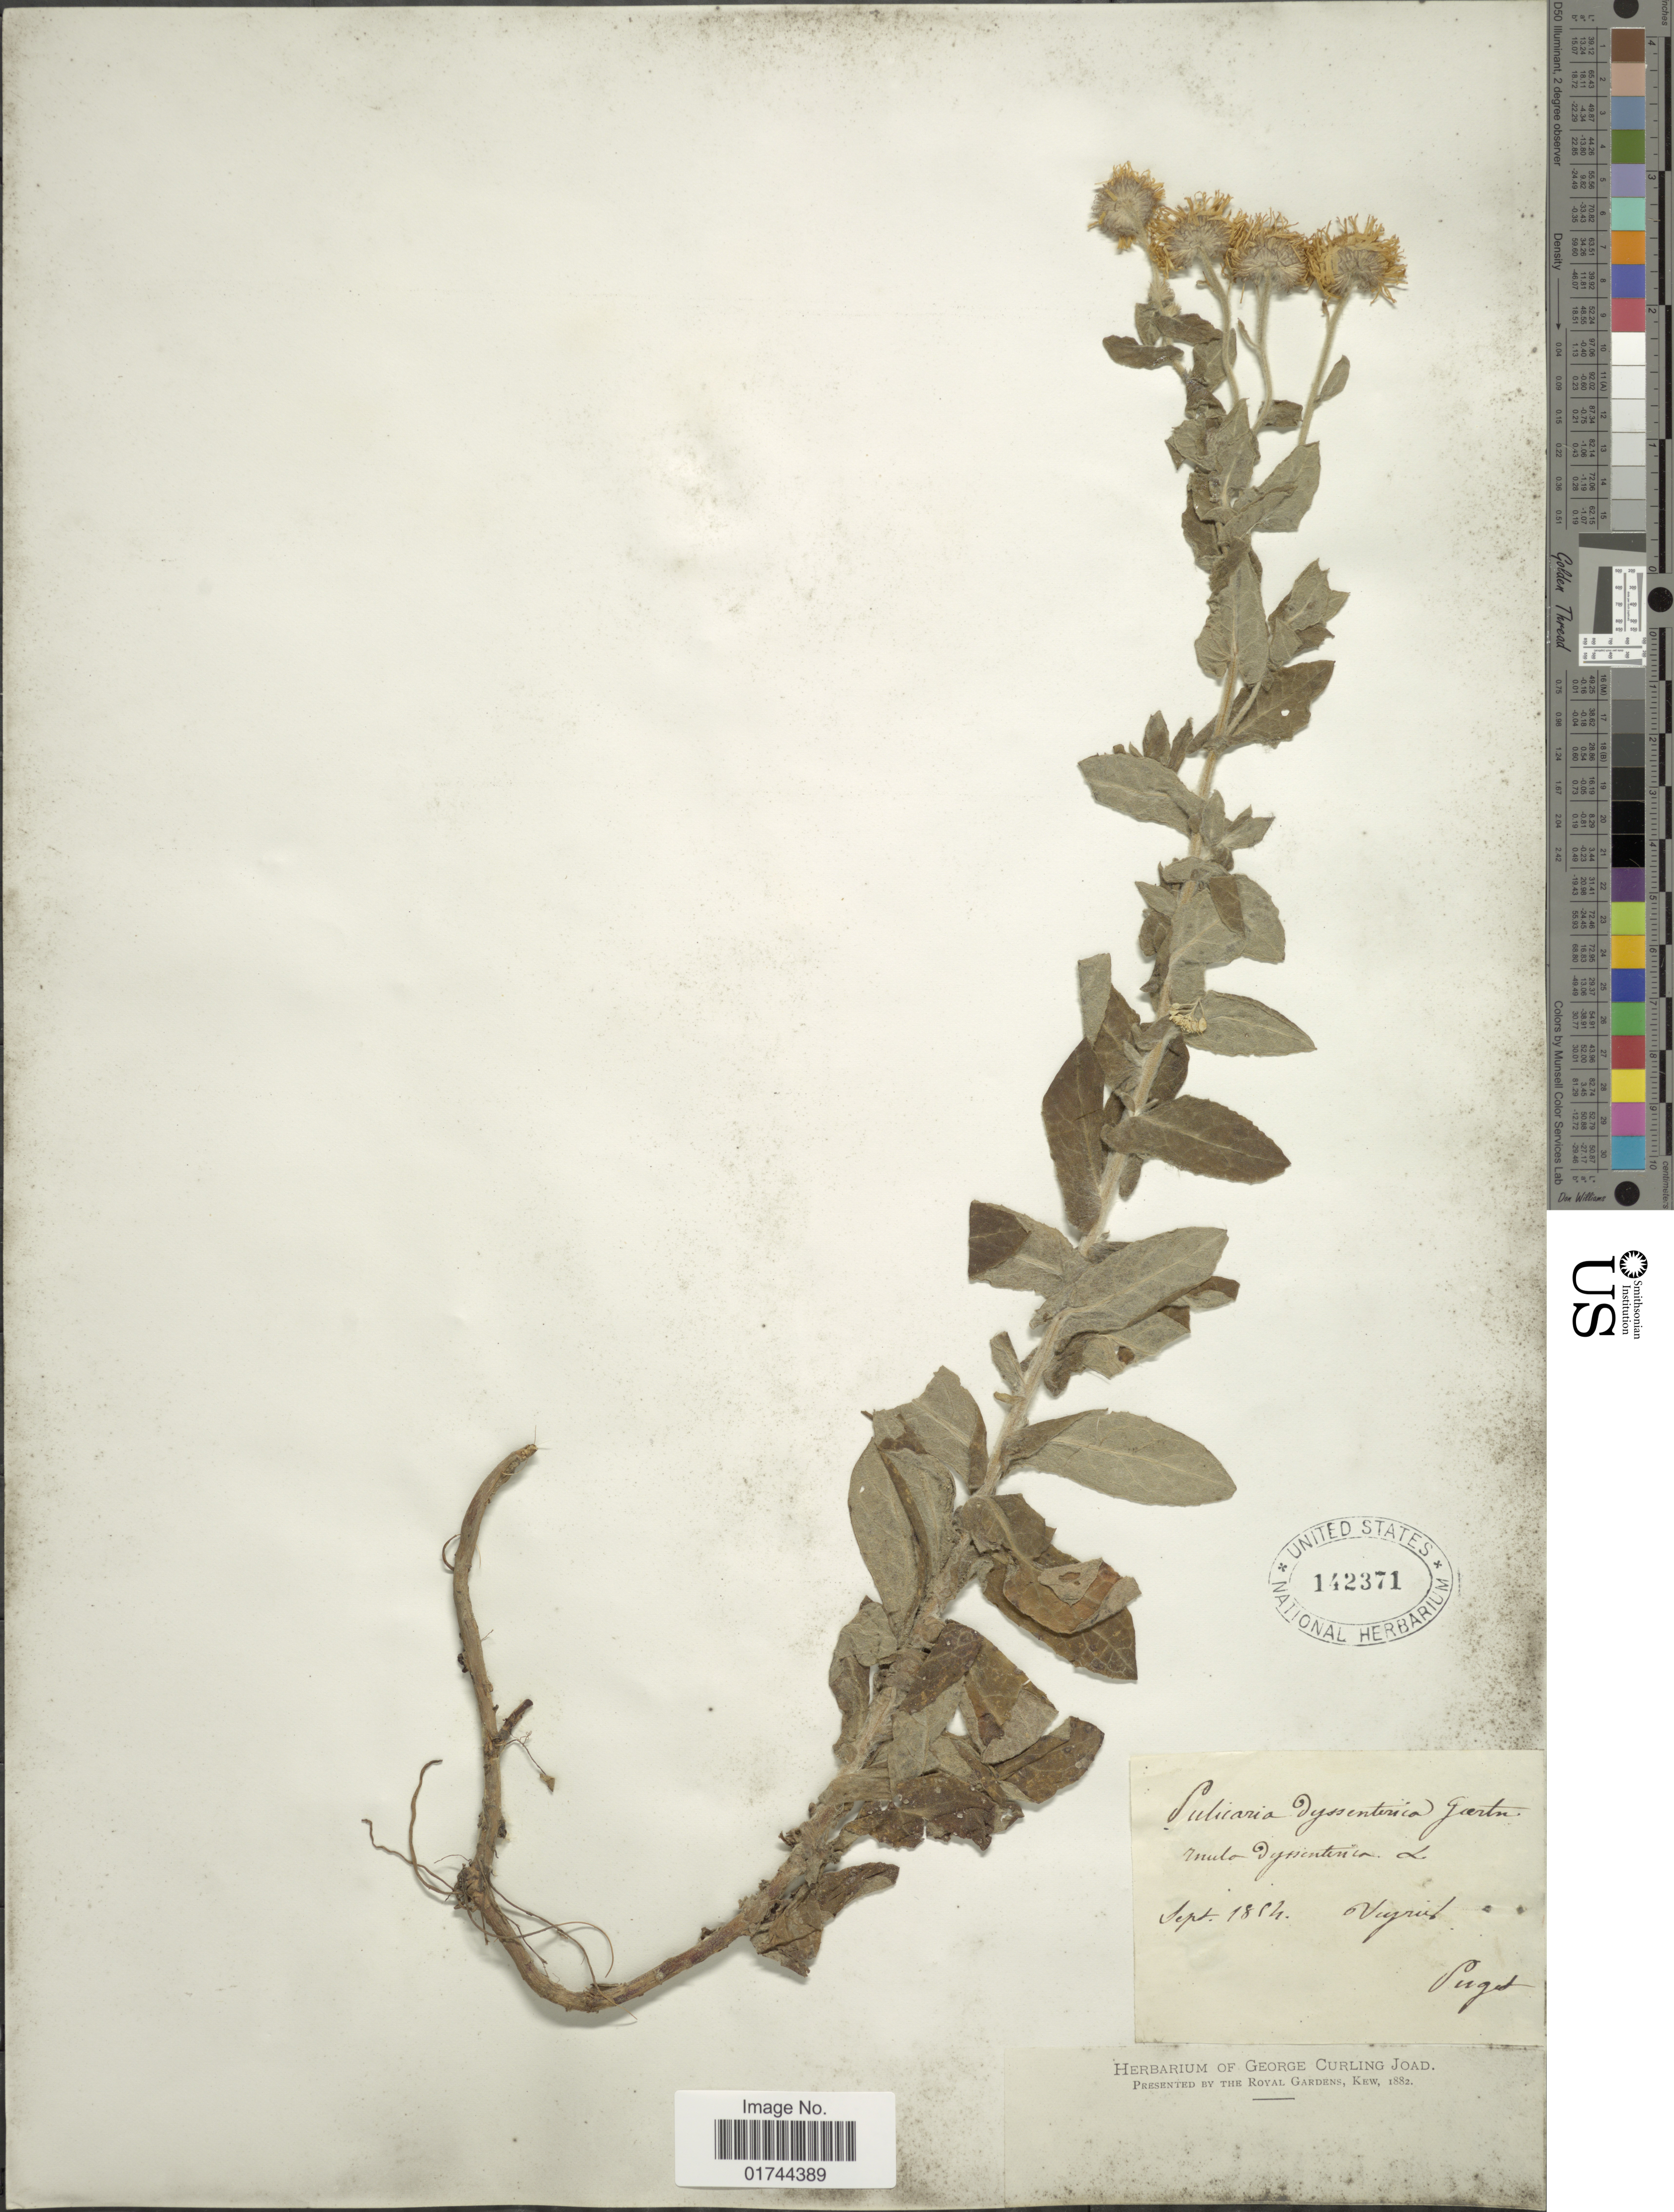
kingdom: Plantae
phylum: Tracheophyta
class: Magnoliopsida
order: Asterales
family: Asteraceae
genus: Pulicaria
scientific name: Pulicaria dysenterica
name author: (L.) Bernh.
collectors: -. Puget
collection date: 1884-09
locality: Viyris [interpreted]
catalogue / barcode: US 142371